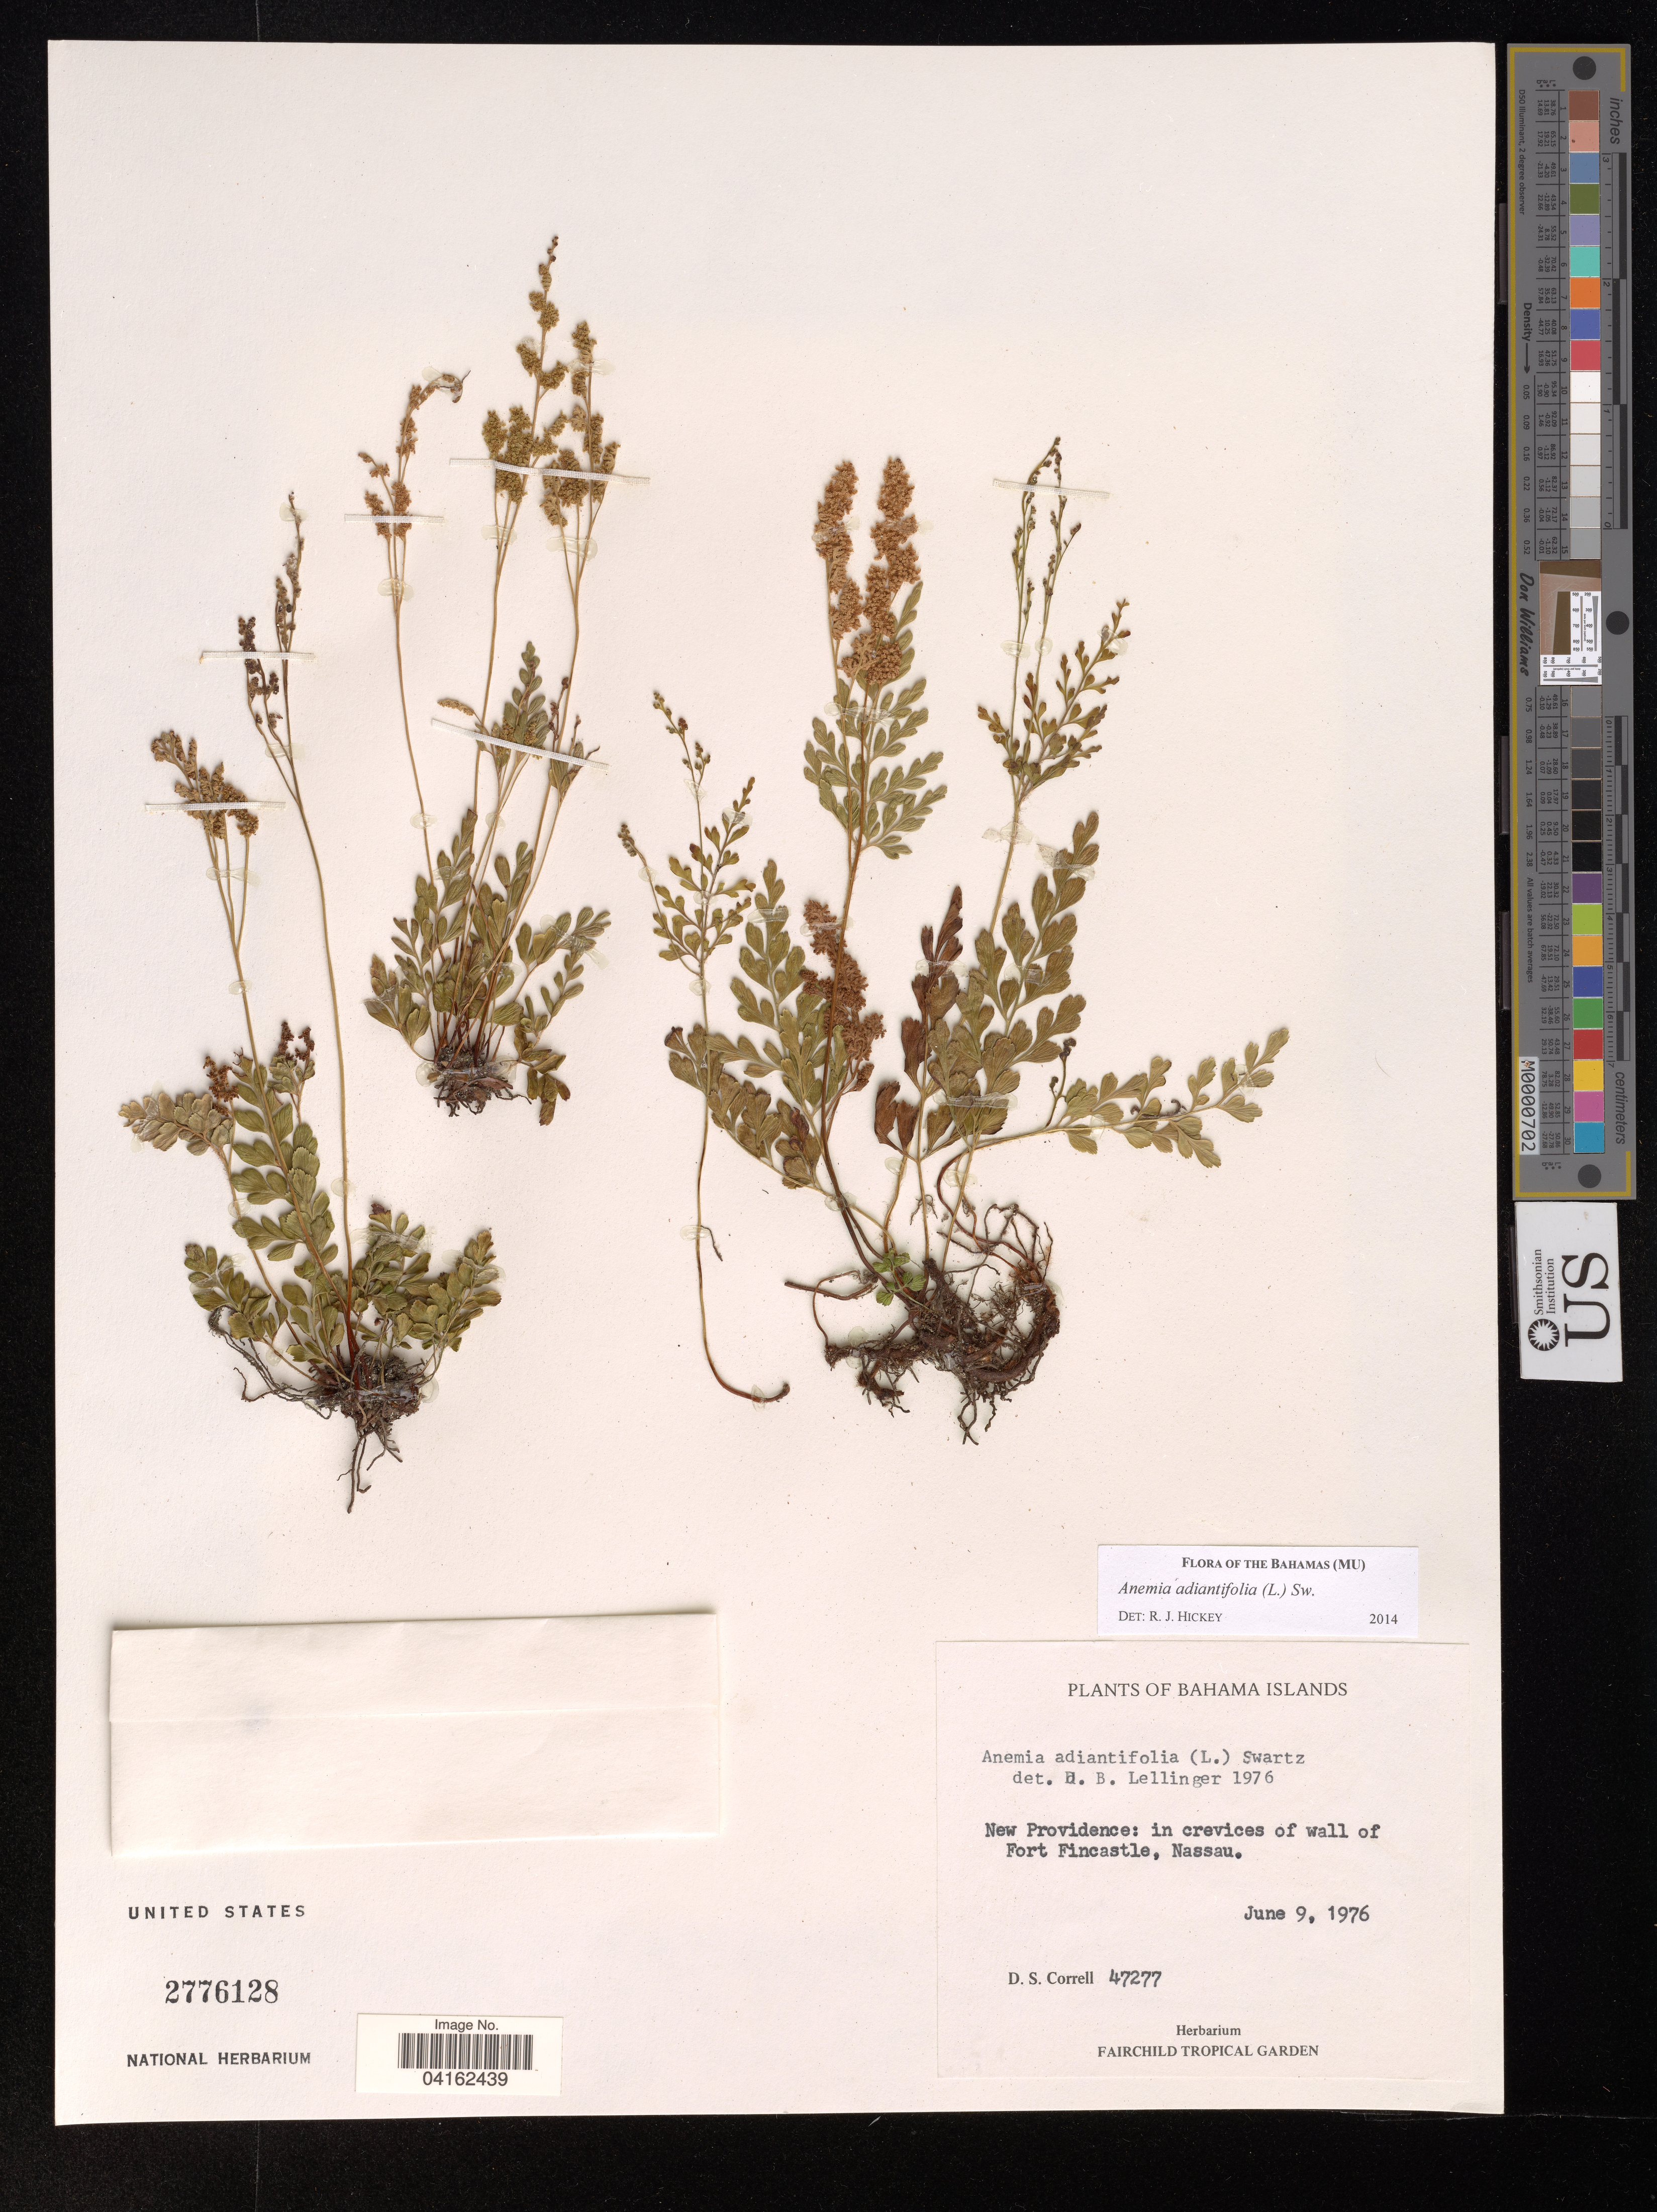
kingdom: Plantae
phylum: Tracheophyta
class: Polypodiopsida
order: Schizaeales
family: Anemiaceae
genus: Anemia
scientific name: Anemia adiantifolia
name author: (L.) Sw.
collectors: D. S. Correll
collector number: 47277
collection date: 1976-06-09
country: Bahamas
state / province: New Providence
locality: Bahama Islands. In crevices of wall of Fort Fincastle, Nassau.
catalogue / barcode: US 2776128